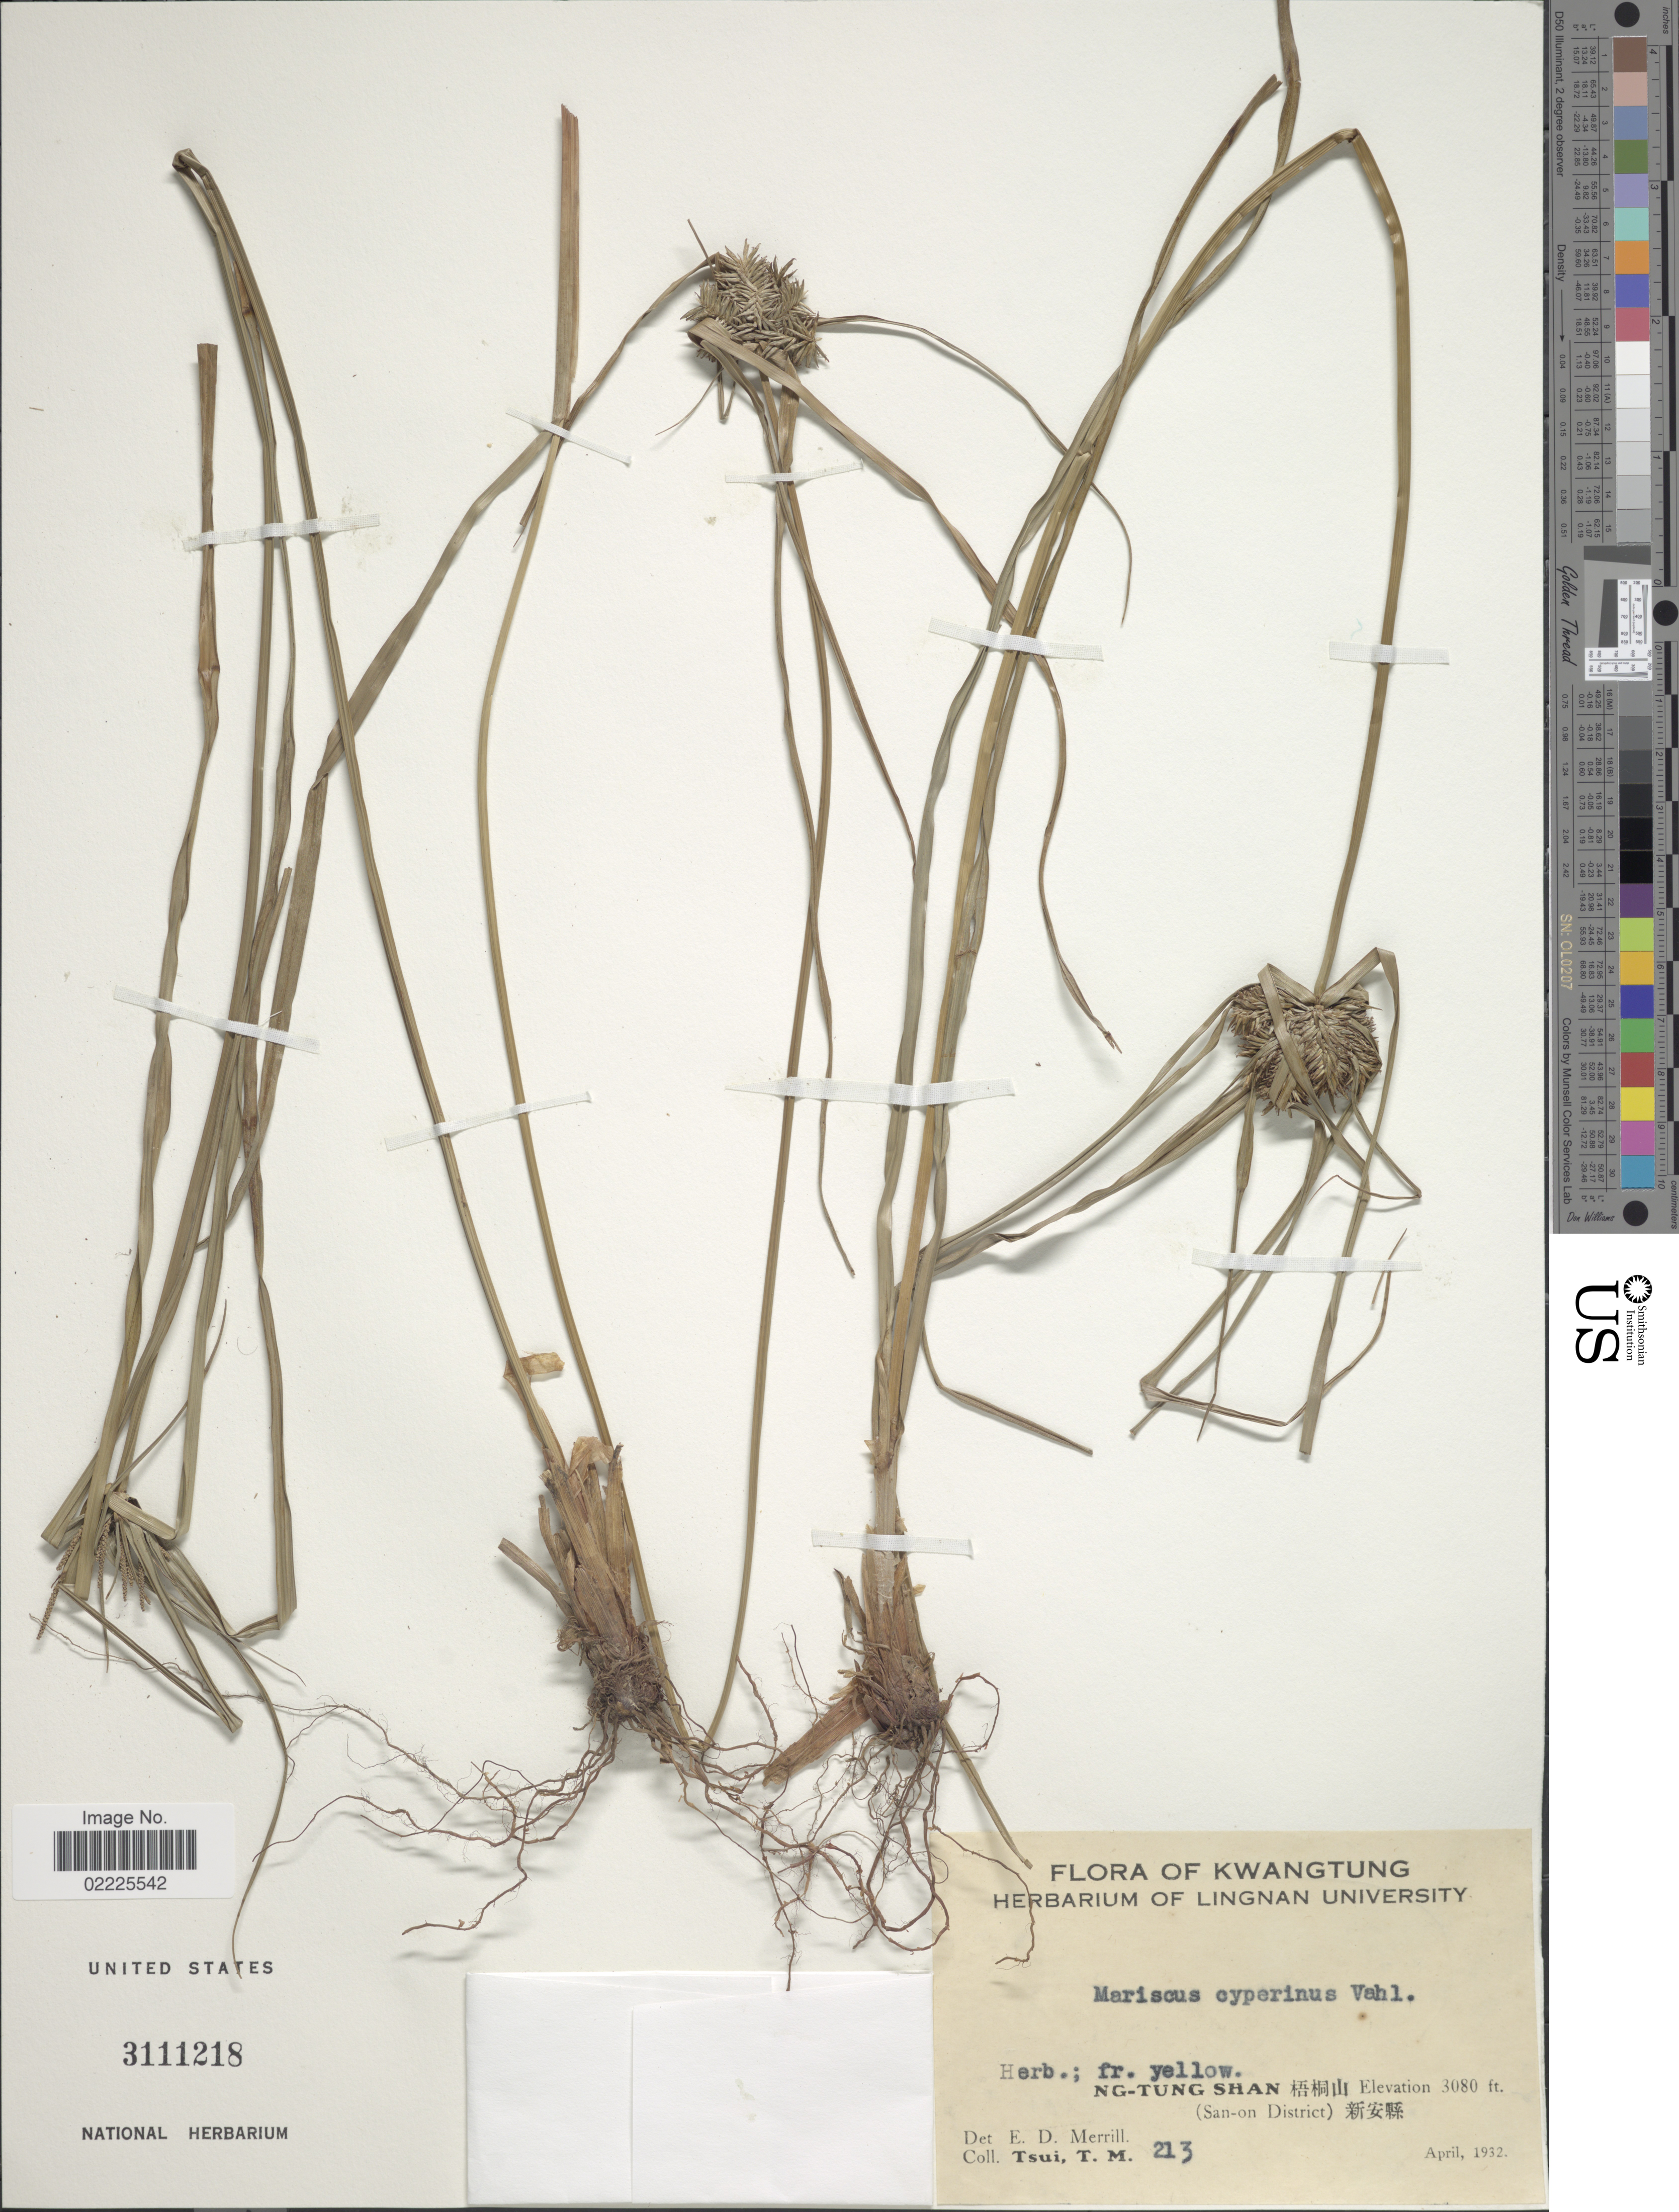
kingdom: Plantae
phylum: Tracheophyta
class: Liliopsida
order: Poales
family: Cyperaceae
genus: Cyperus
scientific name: Cyperus cyperinus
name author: (Retz.) Valck. Sur.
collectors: T. Tsui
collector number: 213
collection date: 1932-04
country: China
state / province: Guangdong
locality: Kwangtung, Ng-Tung Shan, (San-on District)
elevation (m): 939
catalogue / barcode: US 3111218